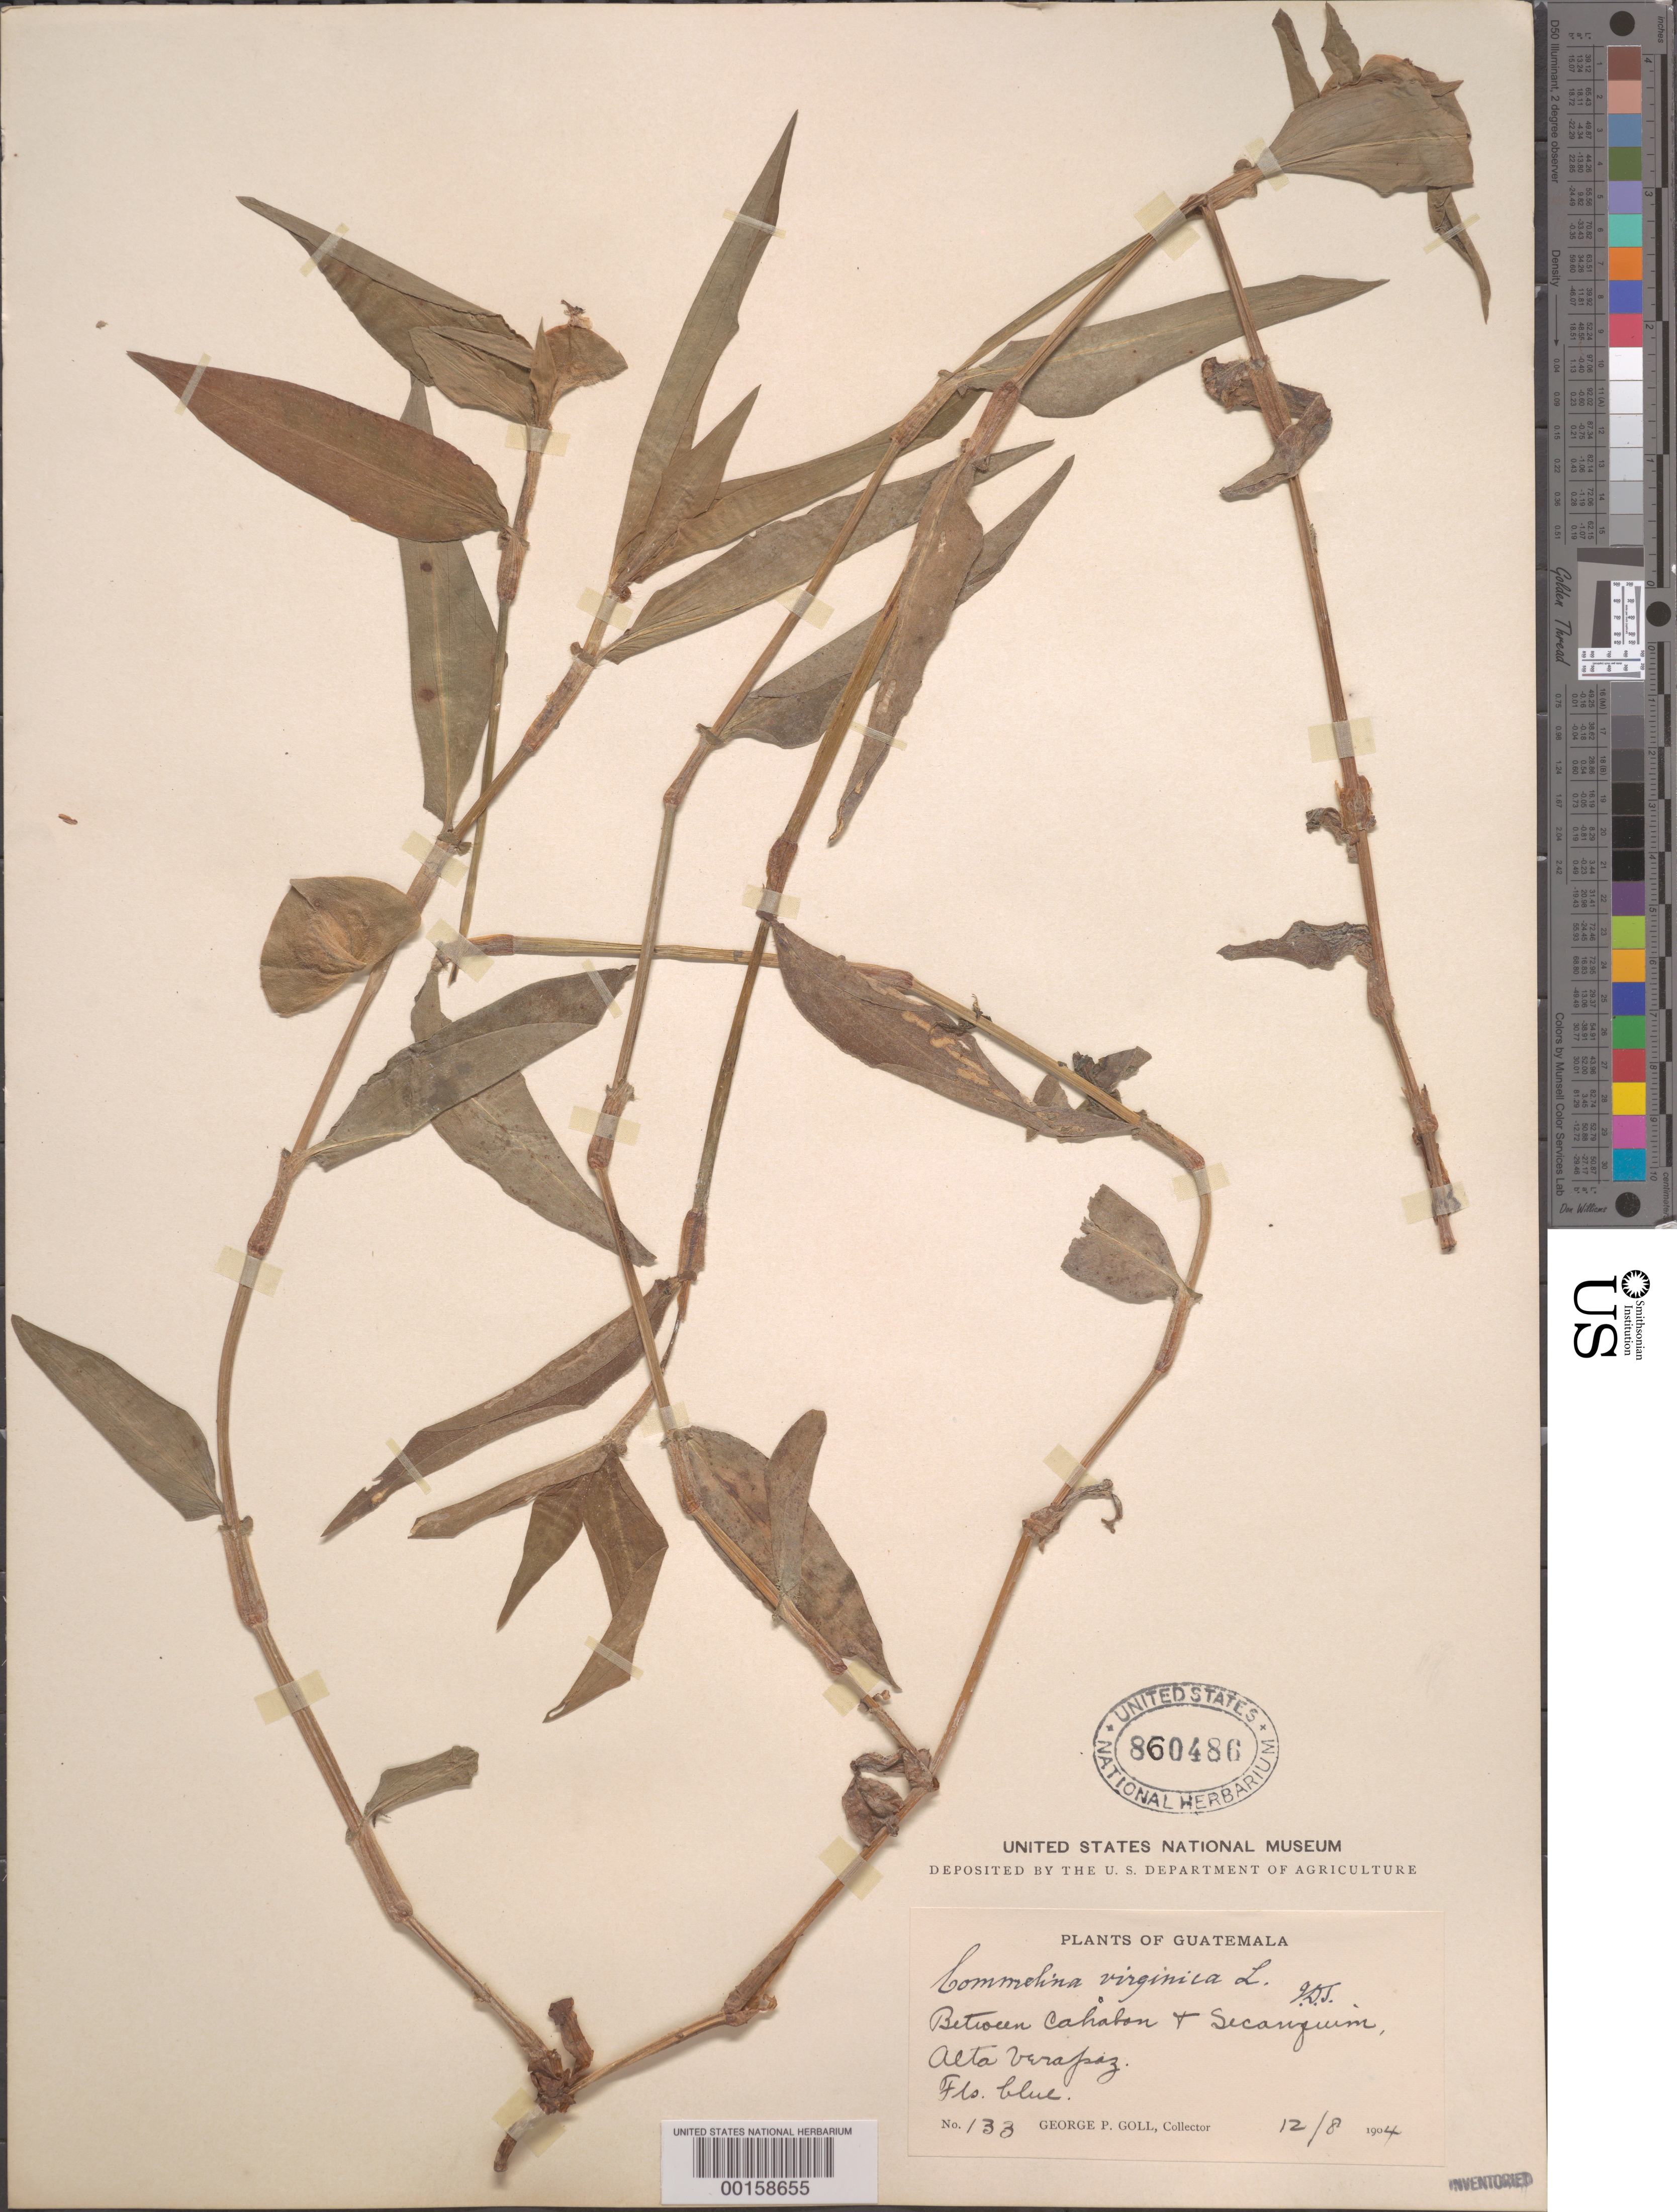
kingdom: Plantae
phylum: Tracheophyta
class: Liliopsida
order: Commelinales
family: Commelinaceae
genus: Commelina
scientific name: Commelina erecta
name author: L.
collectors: G. Goll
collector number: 133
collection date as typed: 12 Aug 1904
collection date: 1904-08-12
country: Guatemala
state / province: Alta Verapaz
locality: Between Cahaban and Secanquim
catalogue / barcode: US 860486